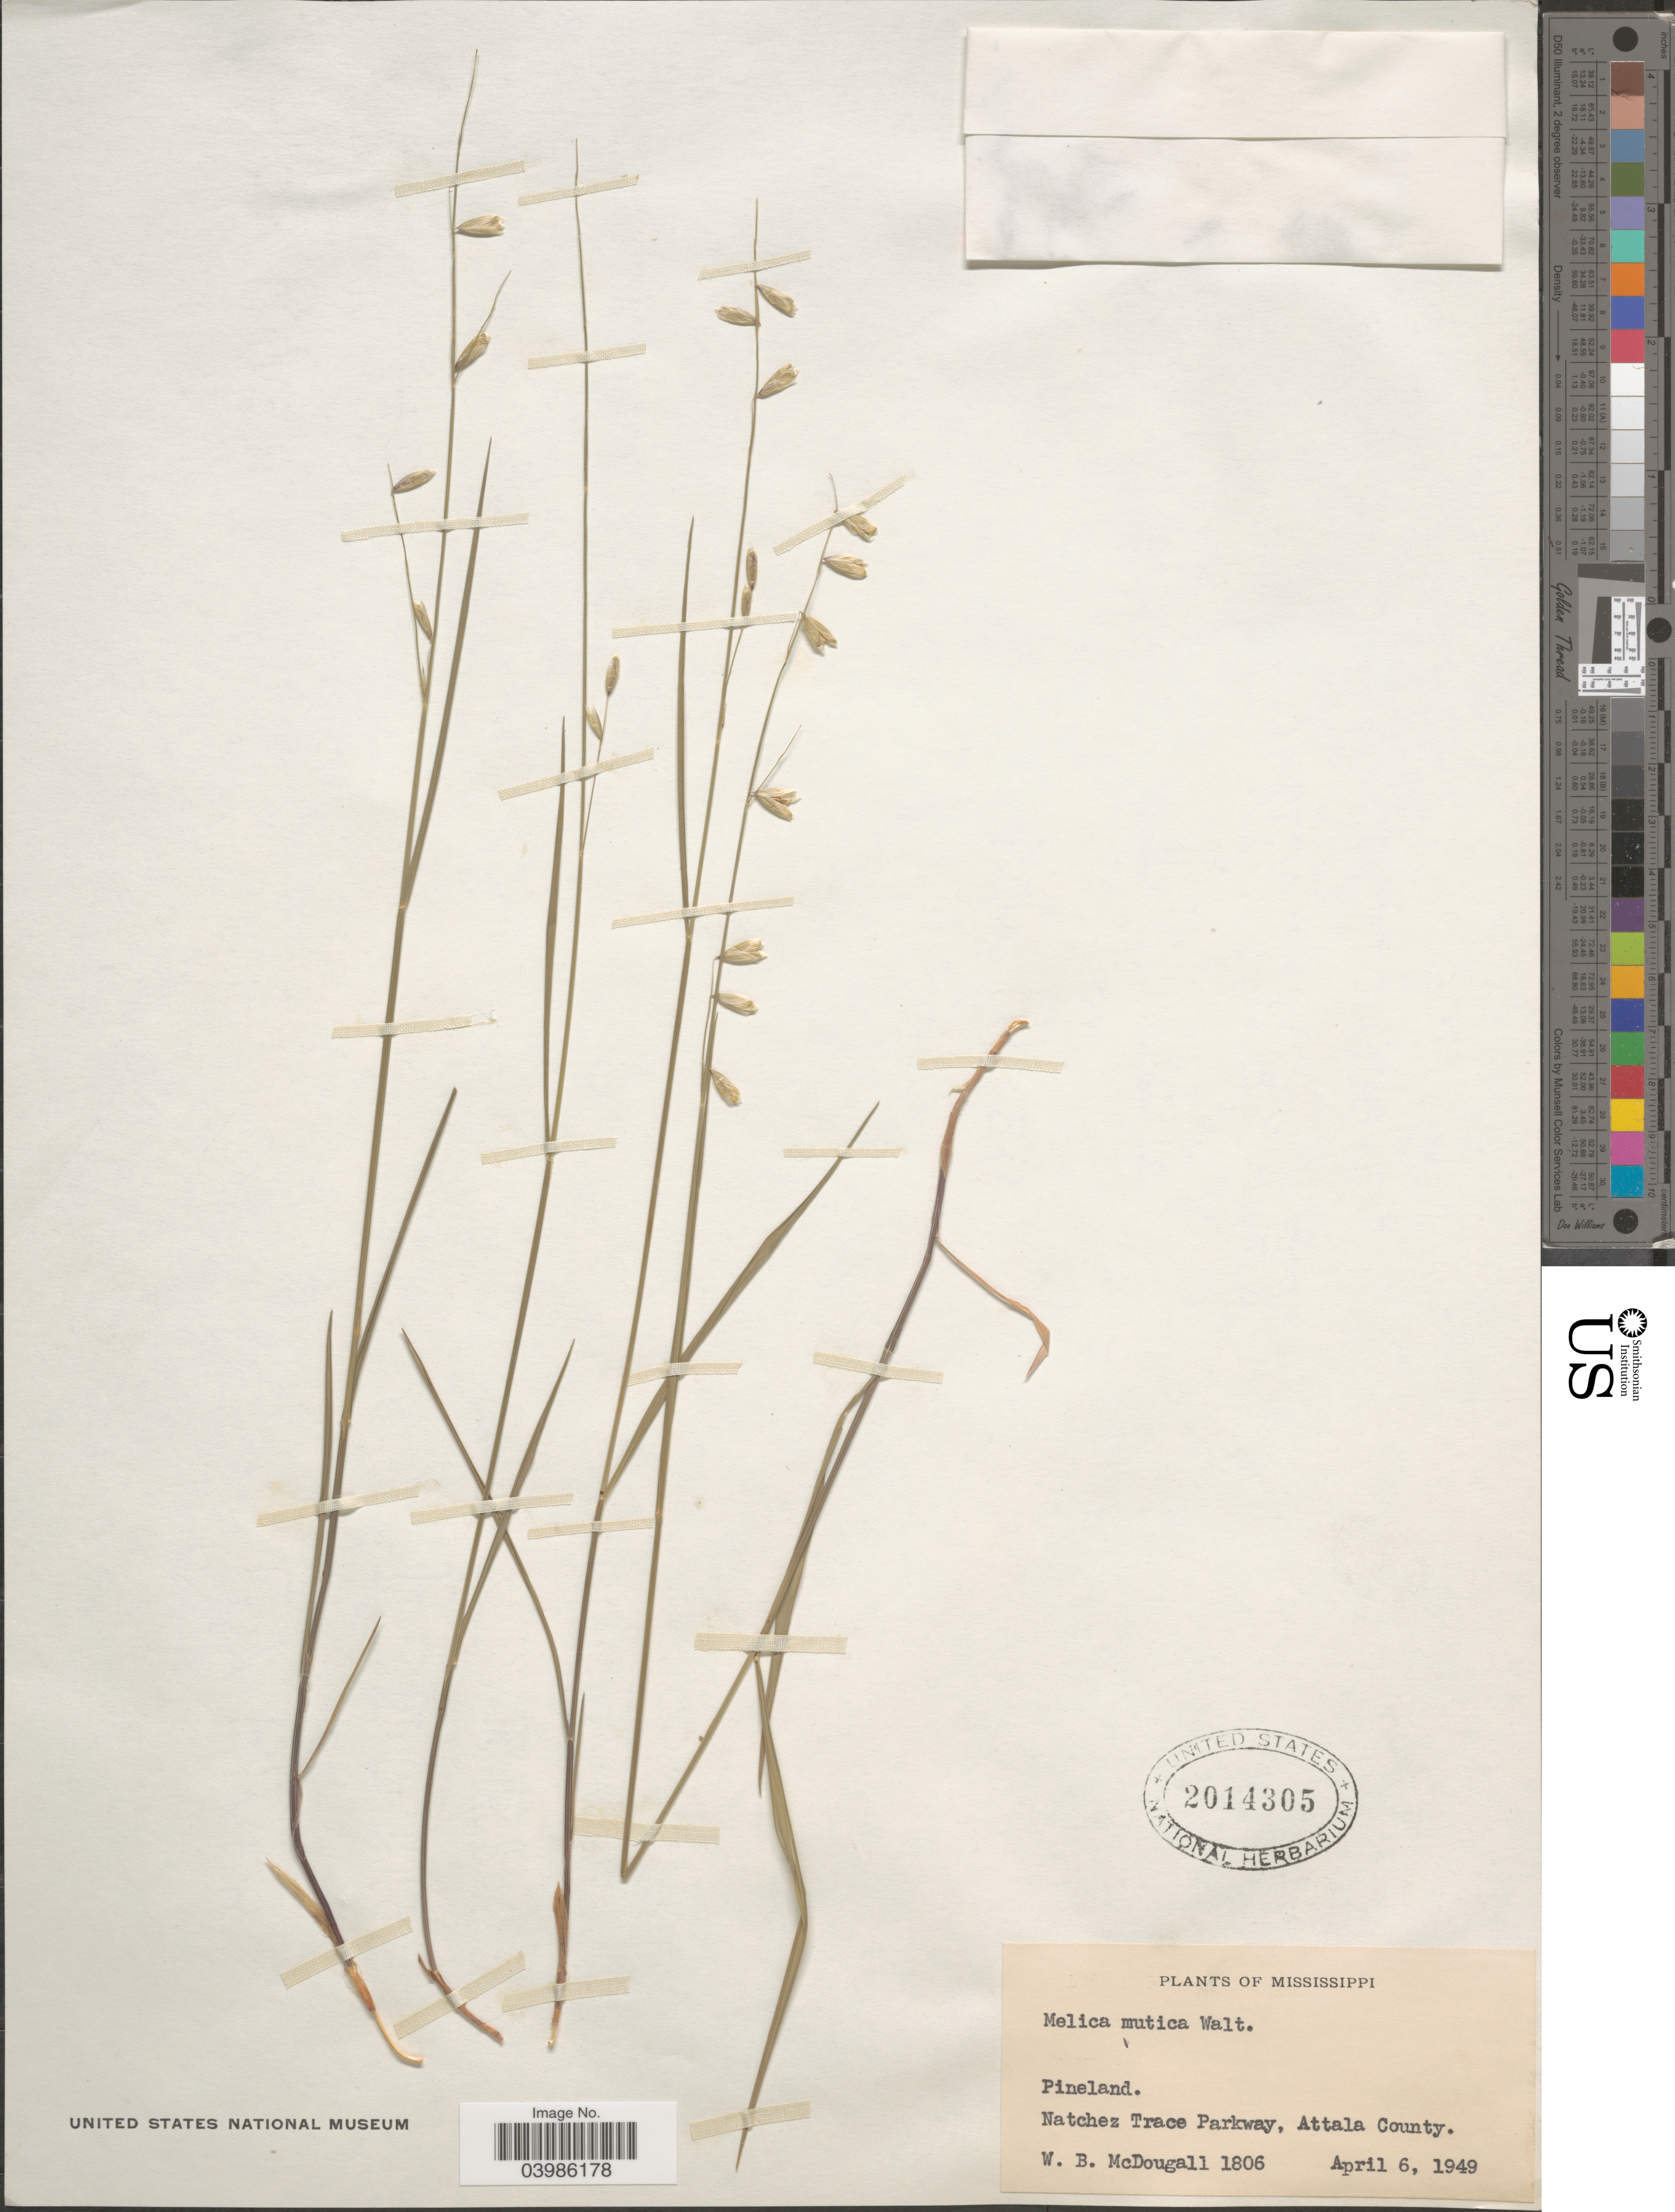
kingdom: Plantae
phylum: Tracheophyta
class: Liliopsida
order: Poales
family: Poaceae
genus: Melica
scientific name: Melica mutica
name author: Walter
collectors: W. B. McDougall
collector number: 1806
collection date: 1949-04-06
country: United States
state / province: Mississippi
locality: Natchez Trace Parkway, Attala County.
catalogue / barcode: US 2014305